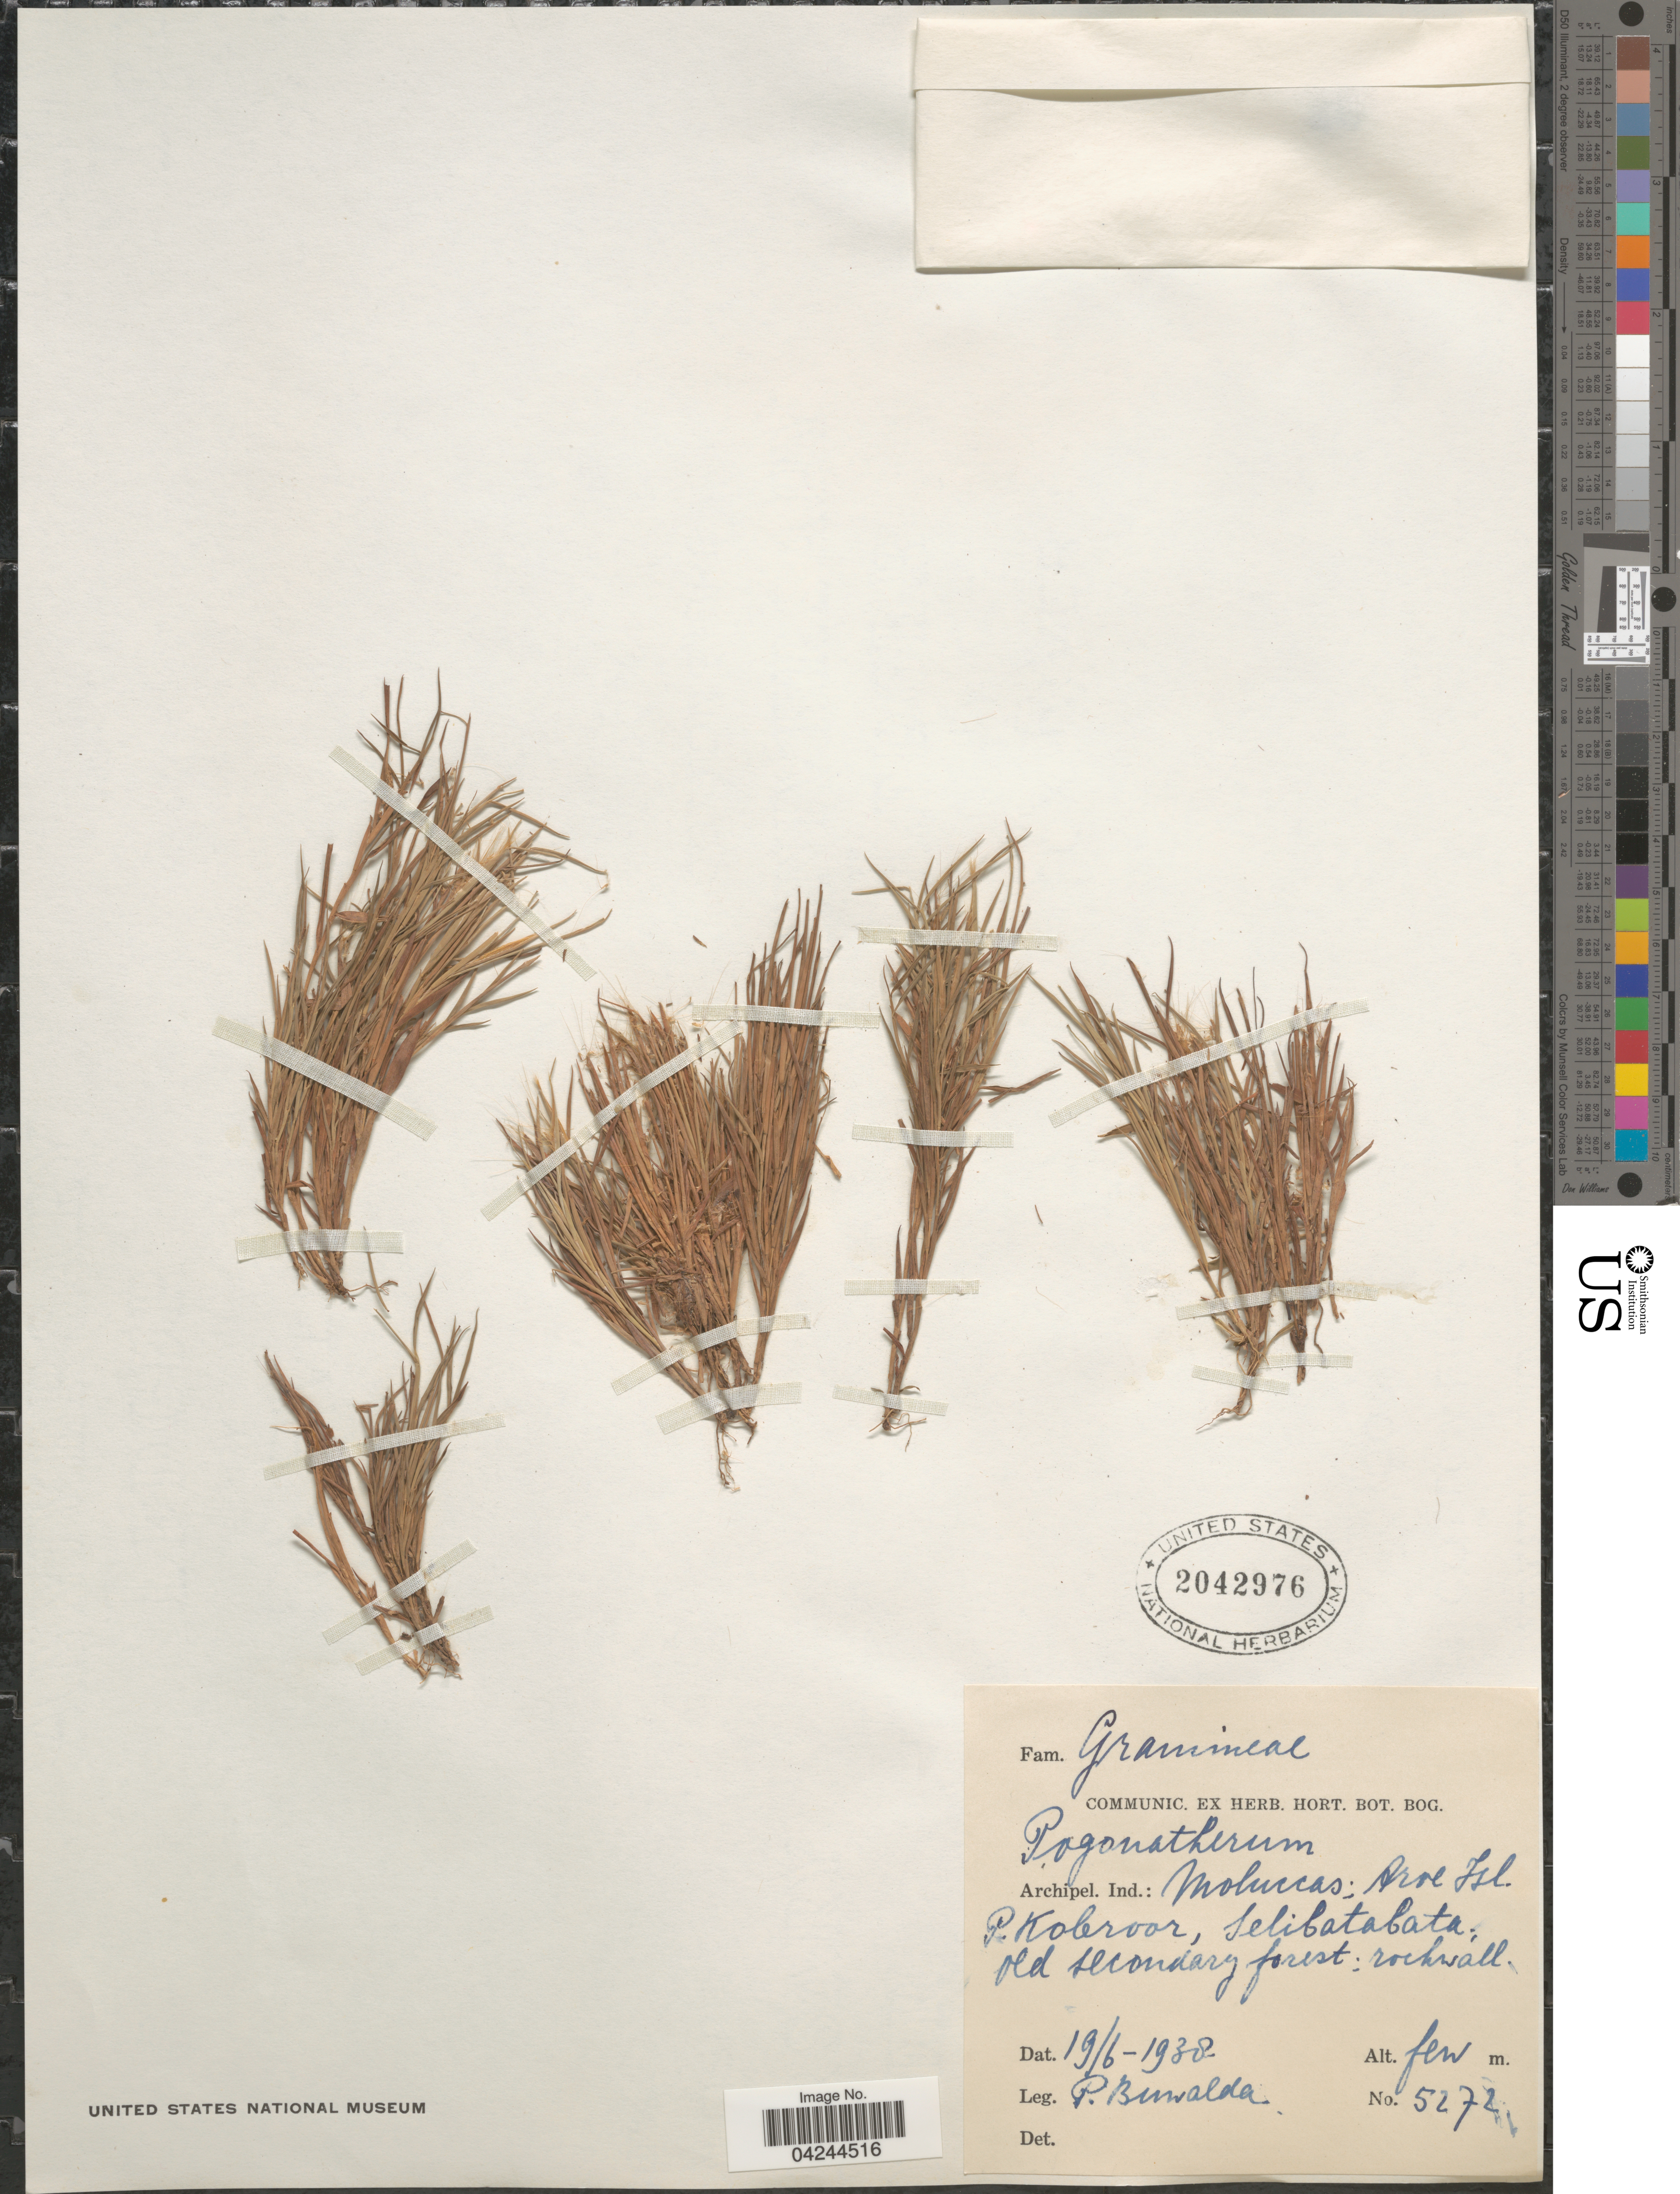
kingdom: Plantae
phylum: Tracheophyta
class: Liliopsida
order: Poales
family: Poaceae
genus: Pogonatherum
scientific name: Pogonatherum crinitum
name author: (Thunb.) Kunth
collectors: P. Buwalda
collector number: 5272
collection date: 1938-06-19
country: Indonesia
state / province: Maluku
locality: Archipel. Ind.: Moluccas; Aroe Isl. P. Kobroor, Selibatabata. Old secondary forest; rochwall.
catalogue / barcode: US 2042976